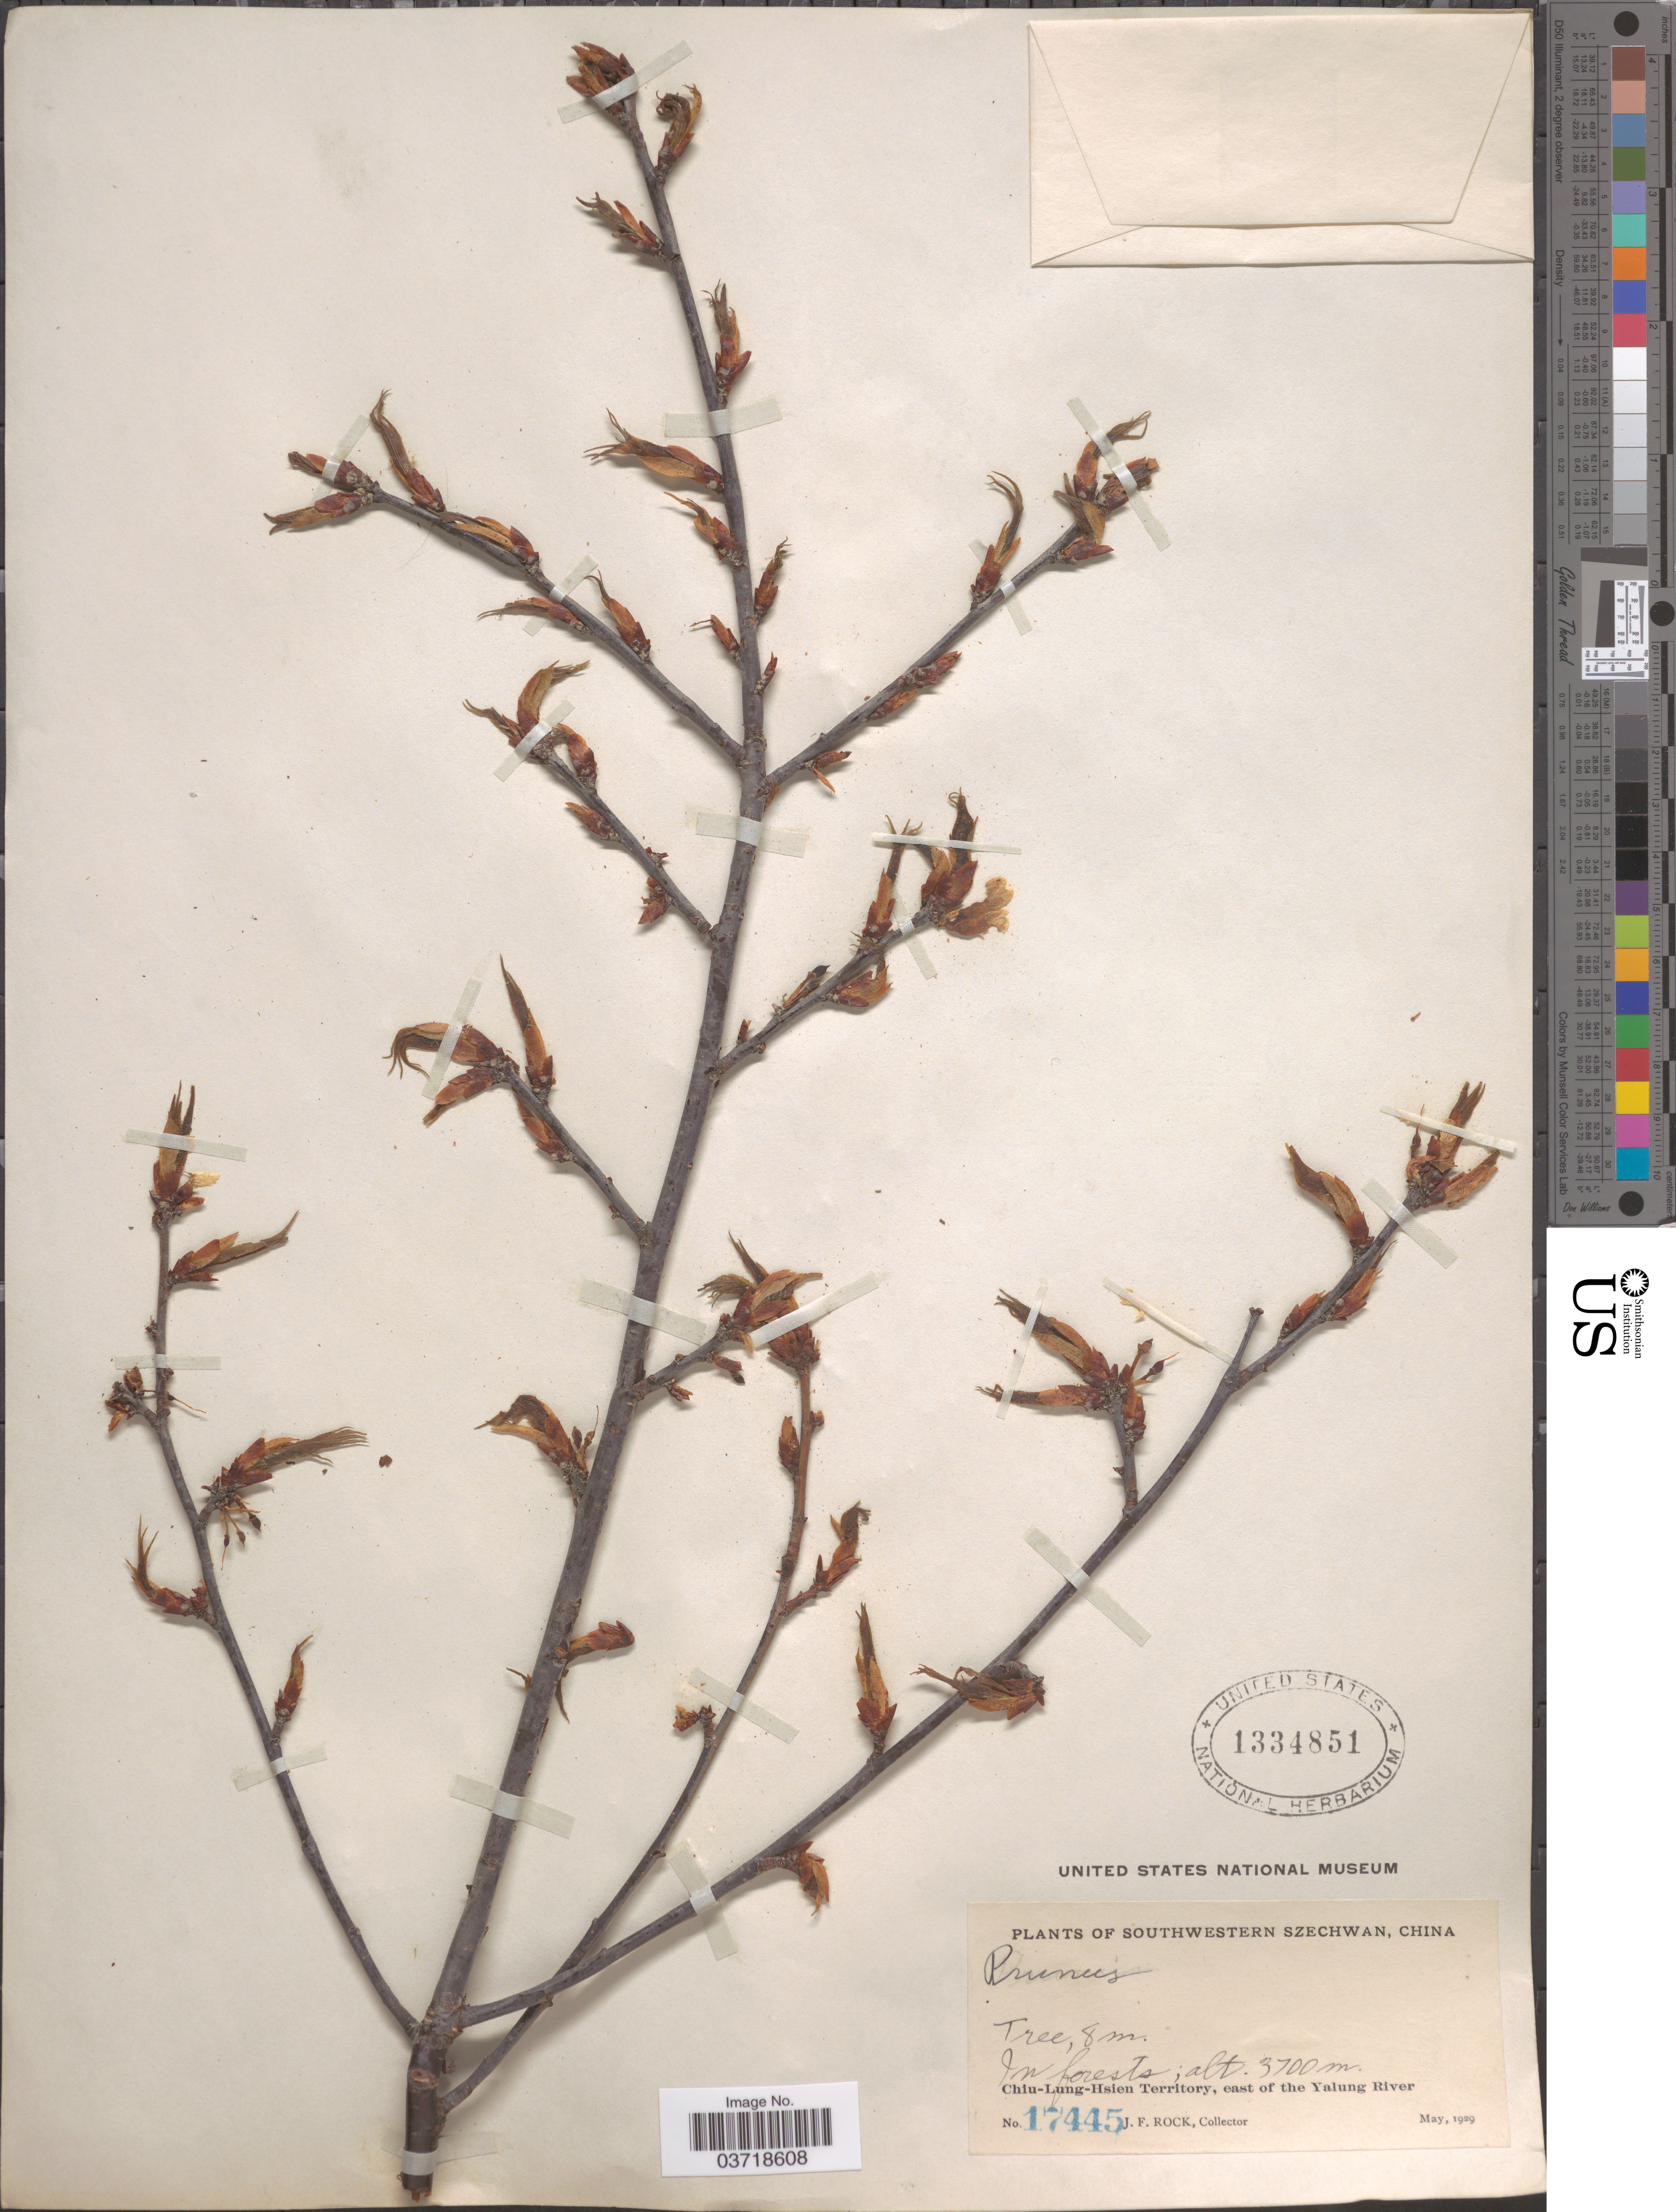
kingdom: Plantae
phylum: Tracheophyta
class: Magnoliopsida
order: Rosales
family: Rosaceae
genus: Prunus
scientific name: Prunus sp.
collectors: J. Rock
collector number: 17445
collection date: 1929-05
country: China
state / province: Sichuan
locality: Southwestern Szechwan. Chiu-Lung-Hsien Territory, east of the Yalung River.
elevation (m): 3700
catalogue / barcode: US 1334851